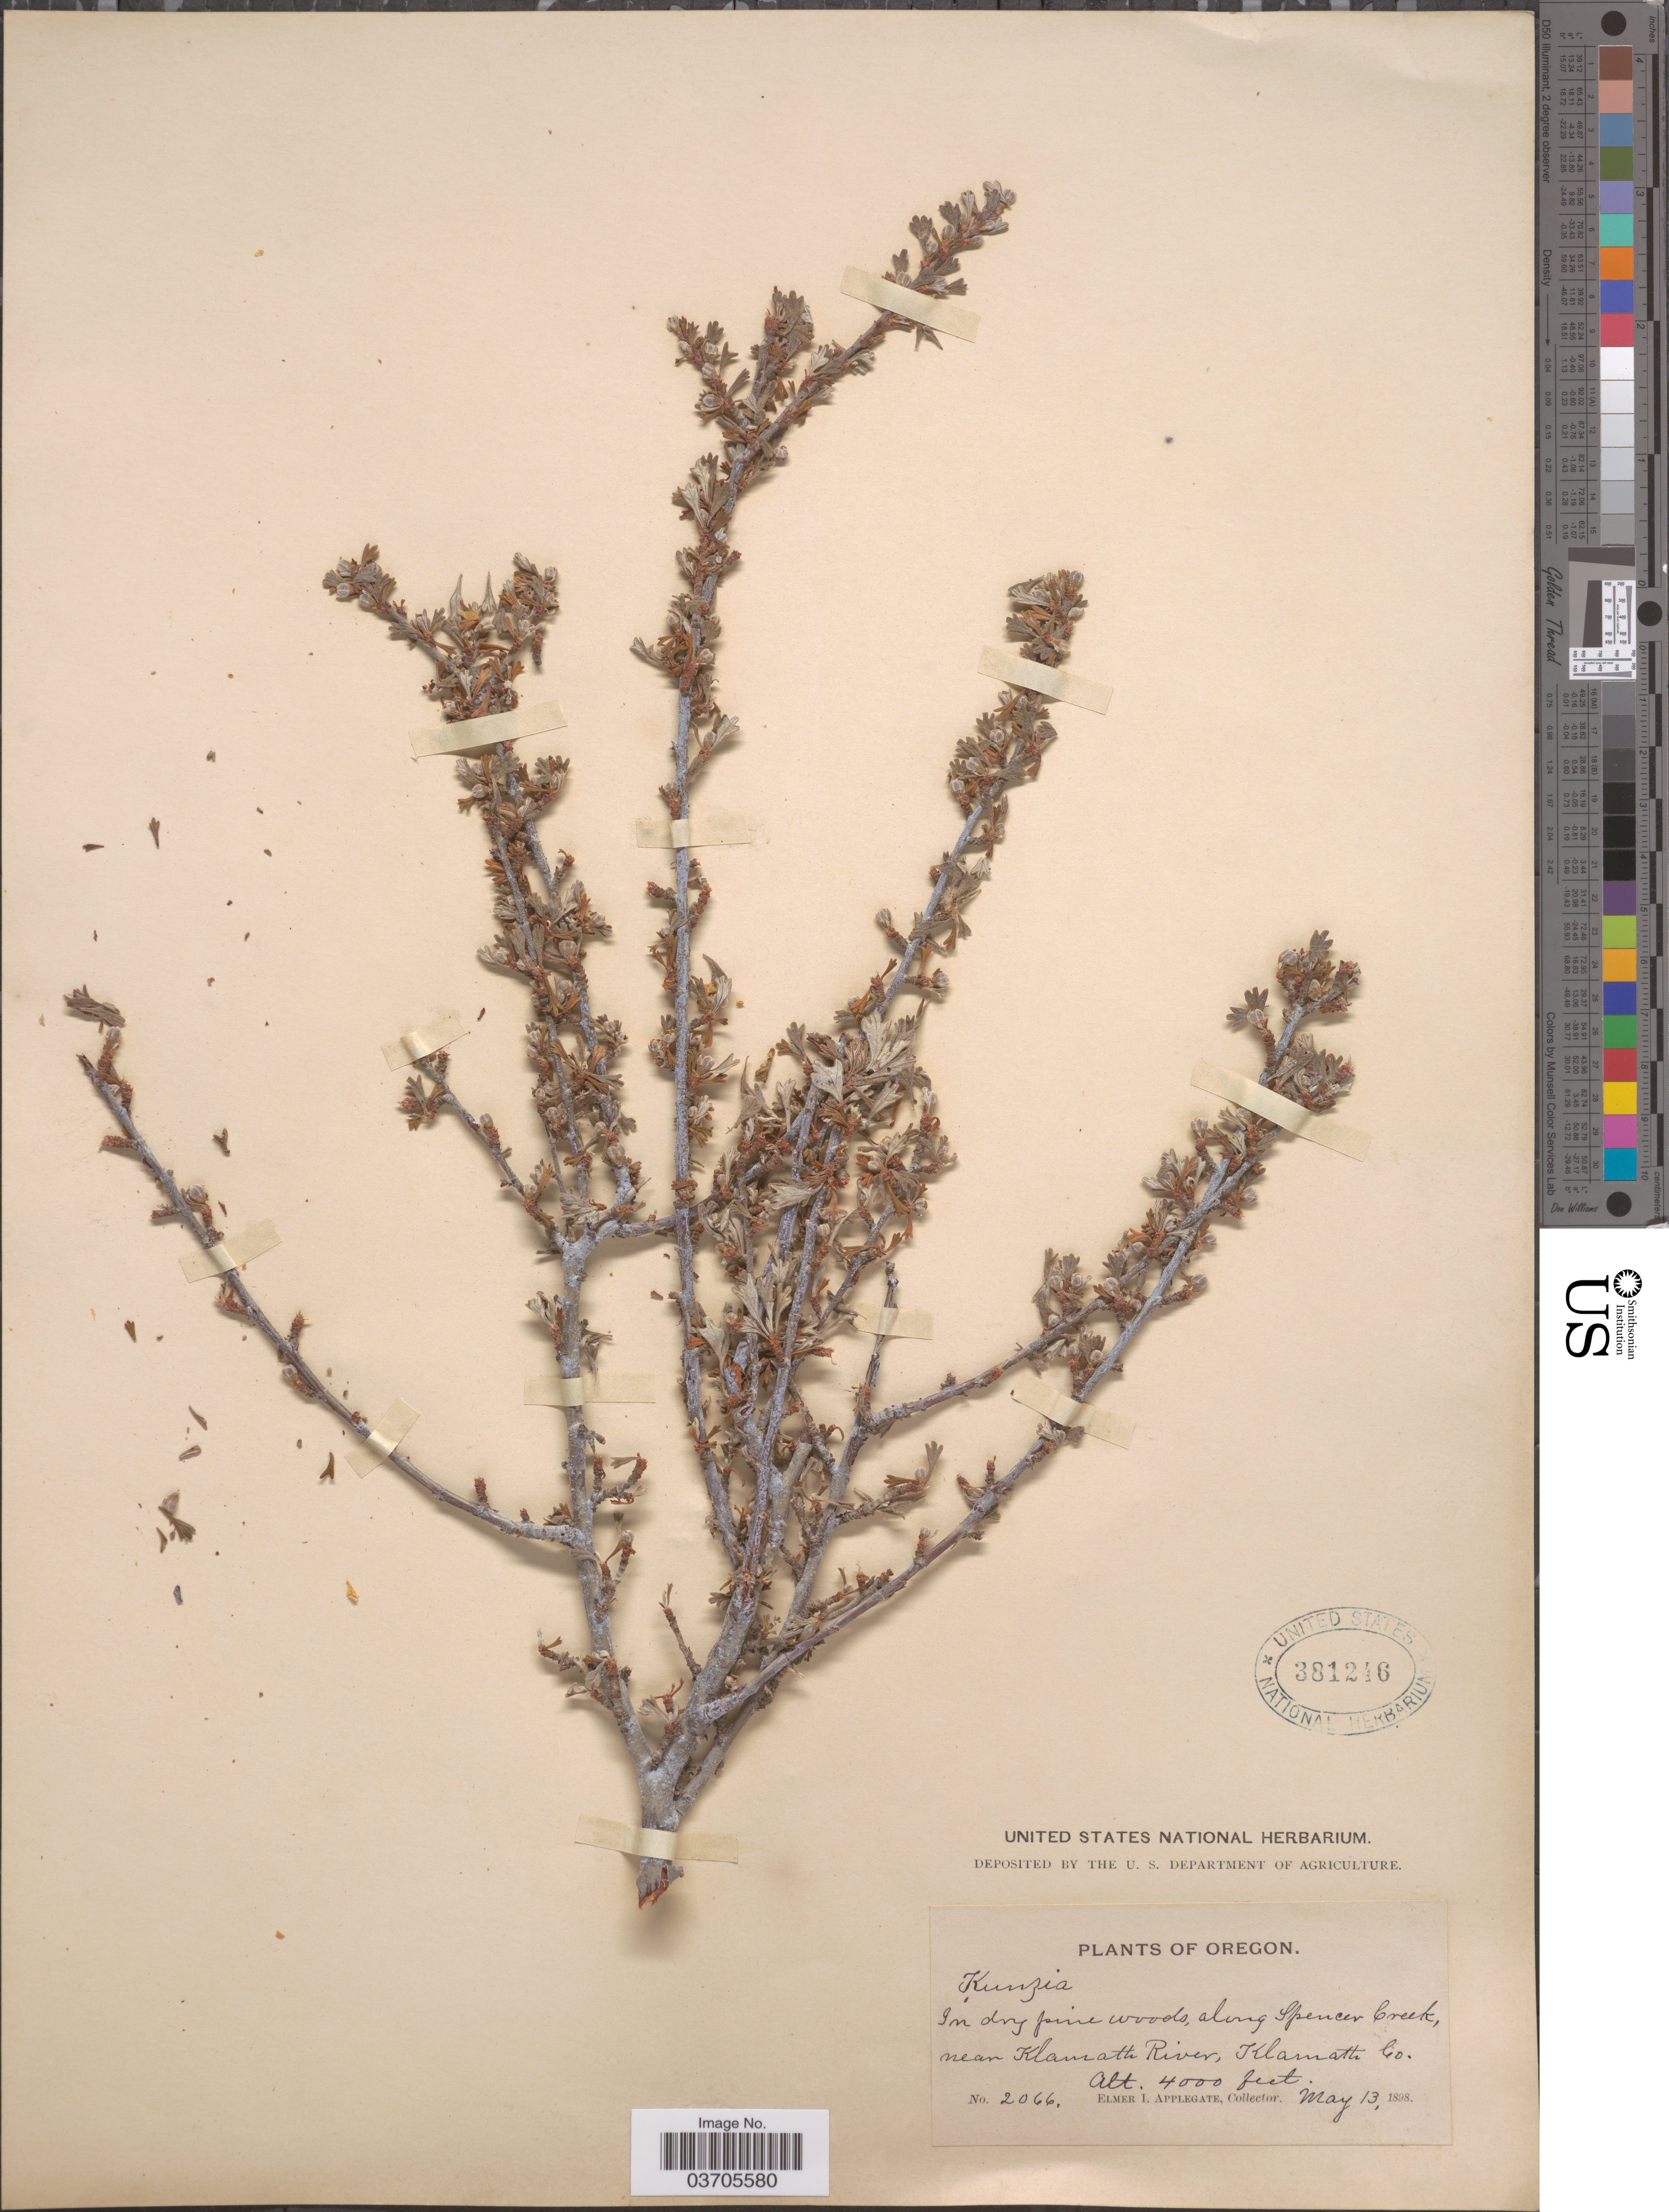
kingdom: Plantae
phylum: Tracheophyta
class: Magnoliopsida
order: Rosales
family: Rosaceae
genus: Purshia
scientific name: Purshia tridentata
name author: (Pursh) DC.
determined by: Strong, Mark T., (BOT), Smithsonian Institution - National Museum of Natural History (UNITED STATES)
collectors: E. I. Applegate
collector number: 2066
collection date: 1898-05-13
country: United States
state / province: Oregon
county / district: Klamath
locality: Along Spencer Creek, near Klamath River, Klamath Co.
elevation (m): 1219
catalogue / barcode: US 381246